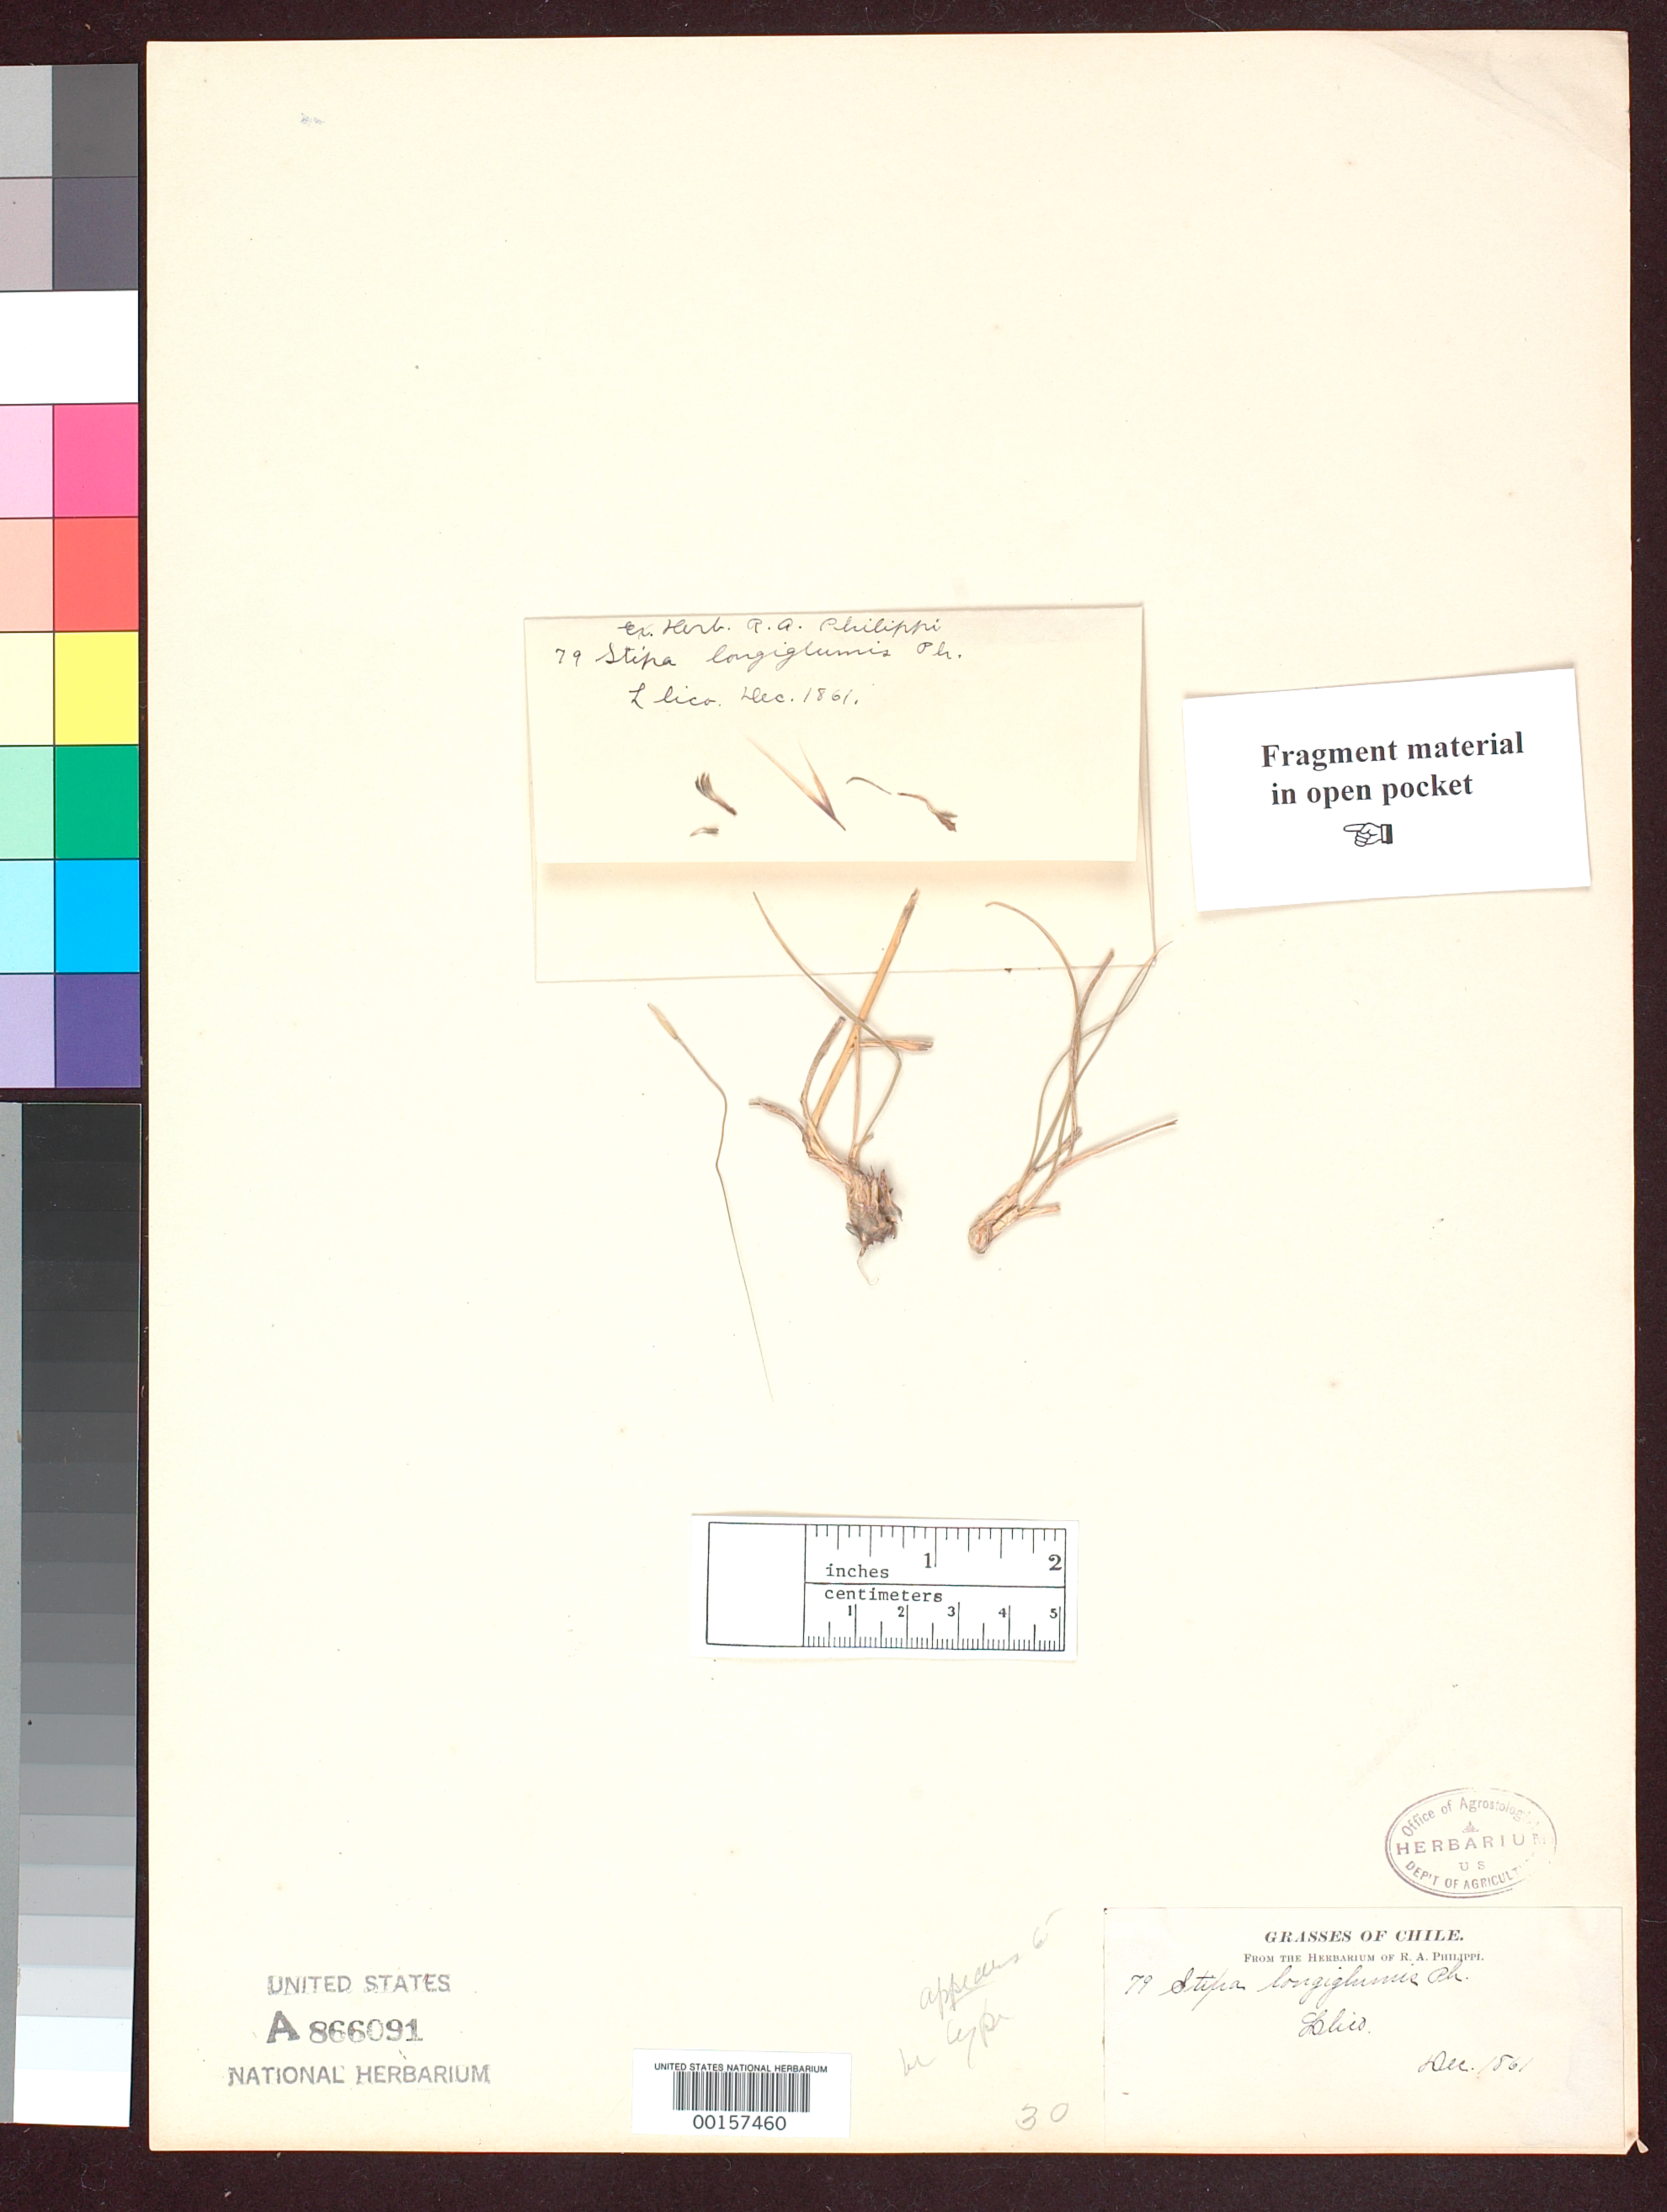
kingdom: Plantae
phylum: Tracheophyta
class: Liliopsida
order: Poales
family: Poaceae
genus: Stipa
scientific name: Stipa longiglumis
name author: Phil.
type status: Type Fragment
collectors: R. A. Philippi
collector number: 79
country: Chile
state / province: O'Higgins (VI)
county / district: Colchagua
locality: Llico.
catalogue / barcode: US 886091